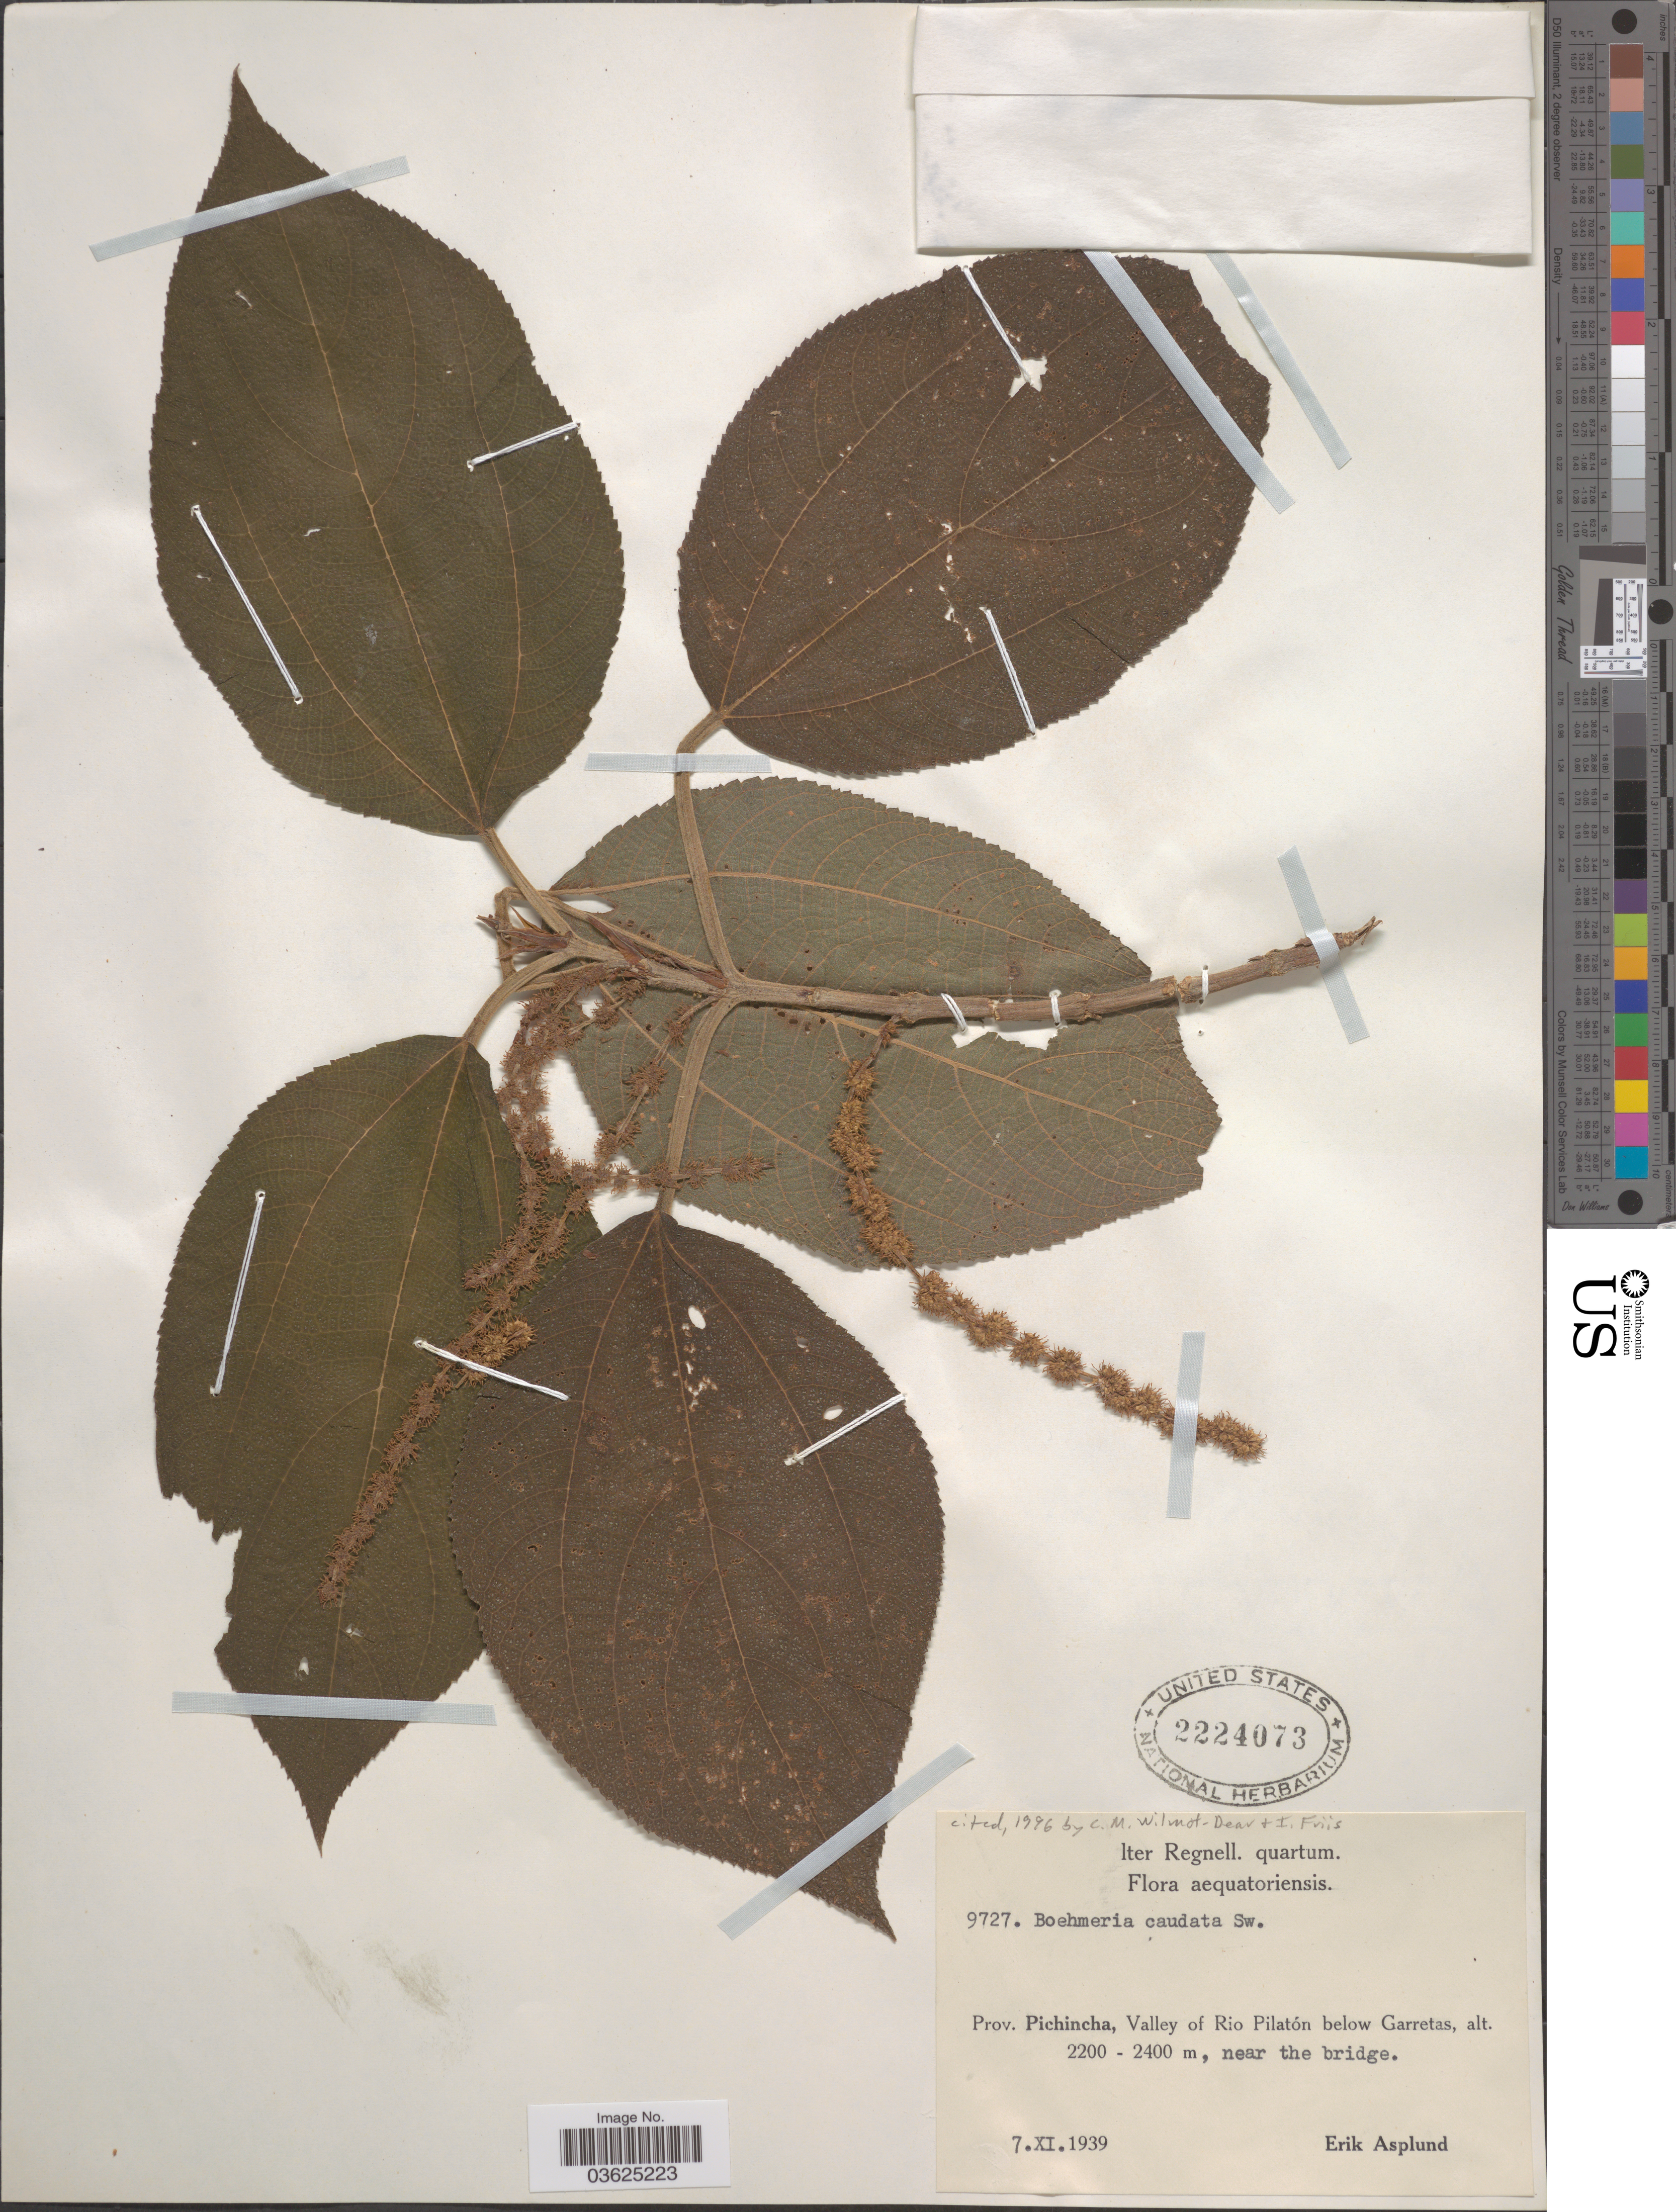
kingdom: Plantae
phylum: Tracheophyta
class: Magnoliopsida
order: Rosales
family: Urticaceae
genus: Boehmeria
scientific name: Boehmeria caudata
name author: Sw.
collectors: E. Asplund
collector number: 9727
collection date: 1939-11-07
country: Ecuador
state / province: Pichincha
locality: Valley of Rio Pilatón below Garretas. Near the bridge.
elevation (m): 2200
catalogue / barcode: US 2224073